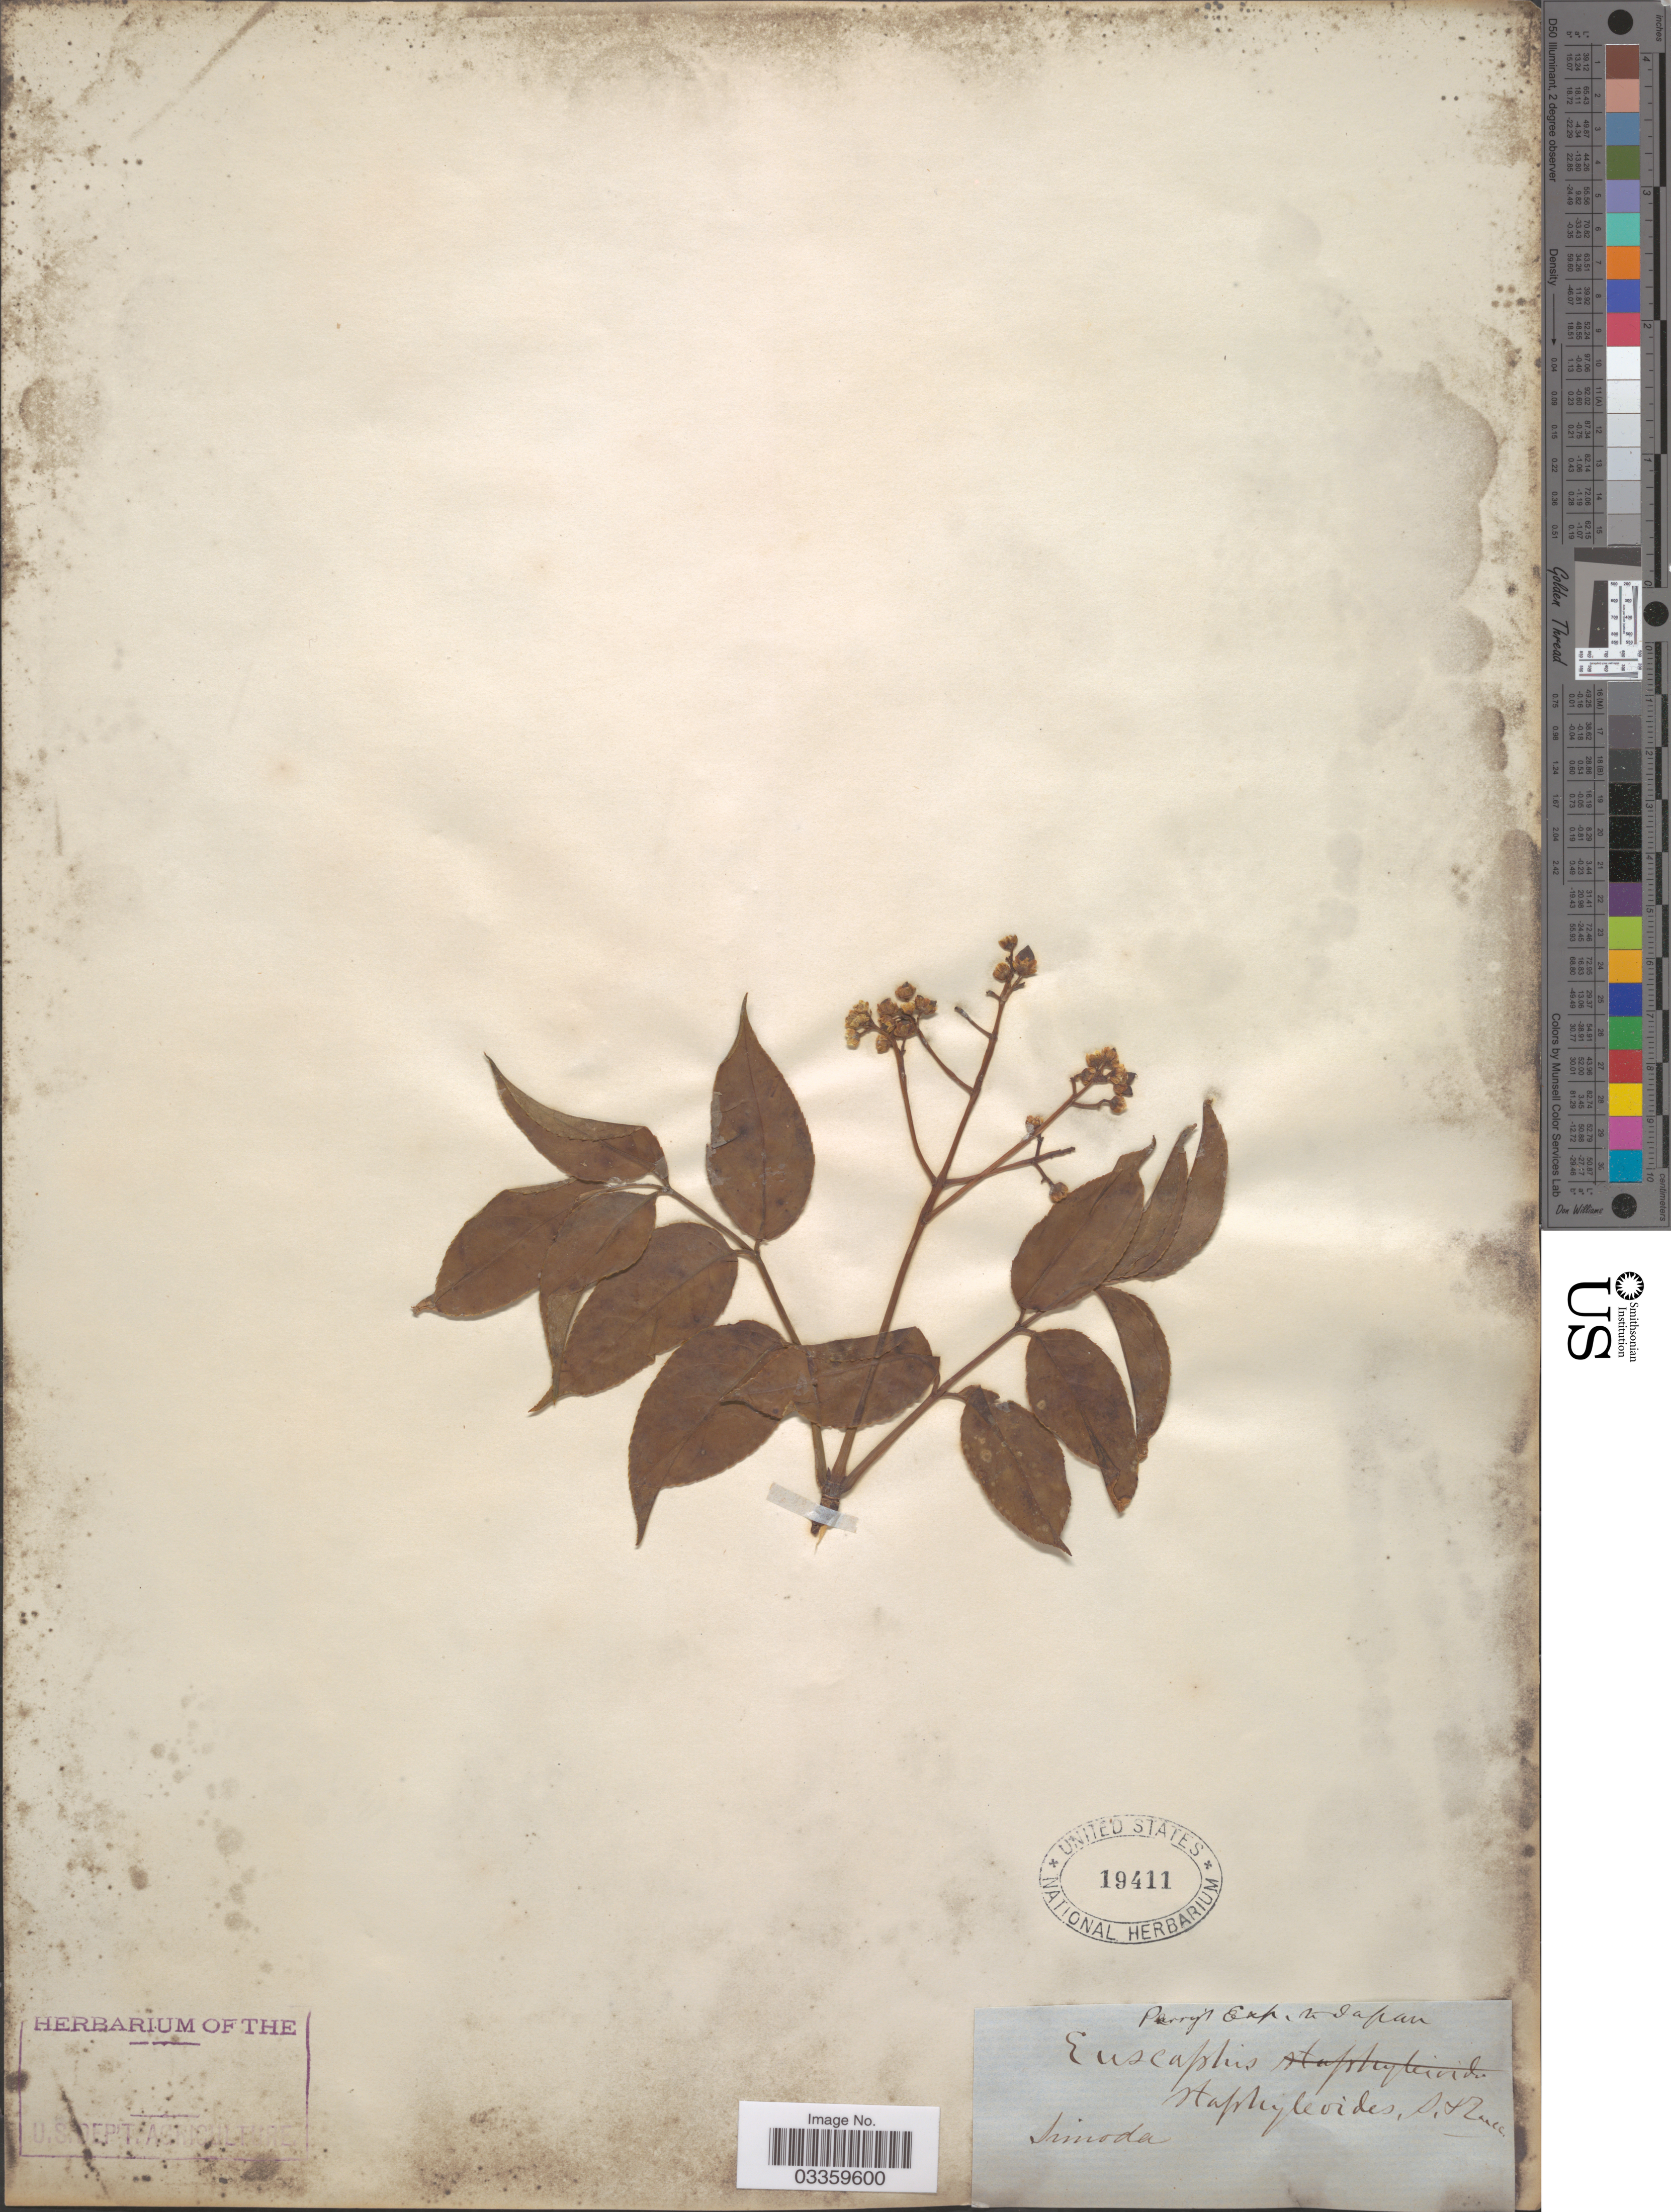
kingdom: Plantae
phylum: Tracheophyta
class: Magnoliopsida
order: Crossosomatales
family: Staphyleaceae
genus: Euscaphis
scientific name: Euscaphis japonica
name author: (Thunb.) Kanitz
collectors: Perry Exped.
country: Japan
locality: Simoda.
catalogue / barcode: US 19411